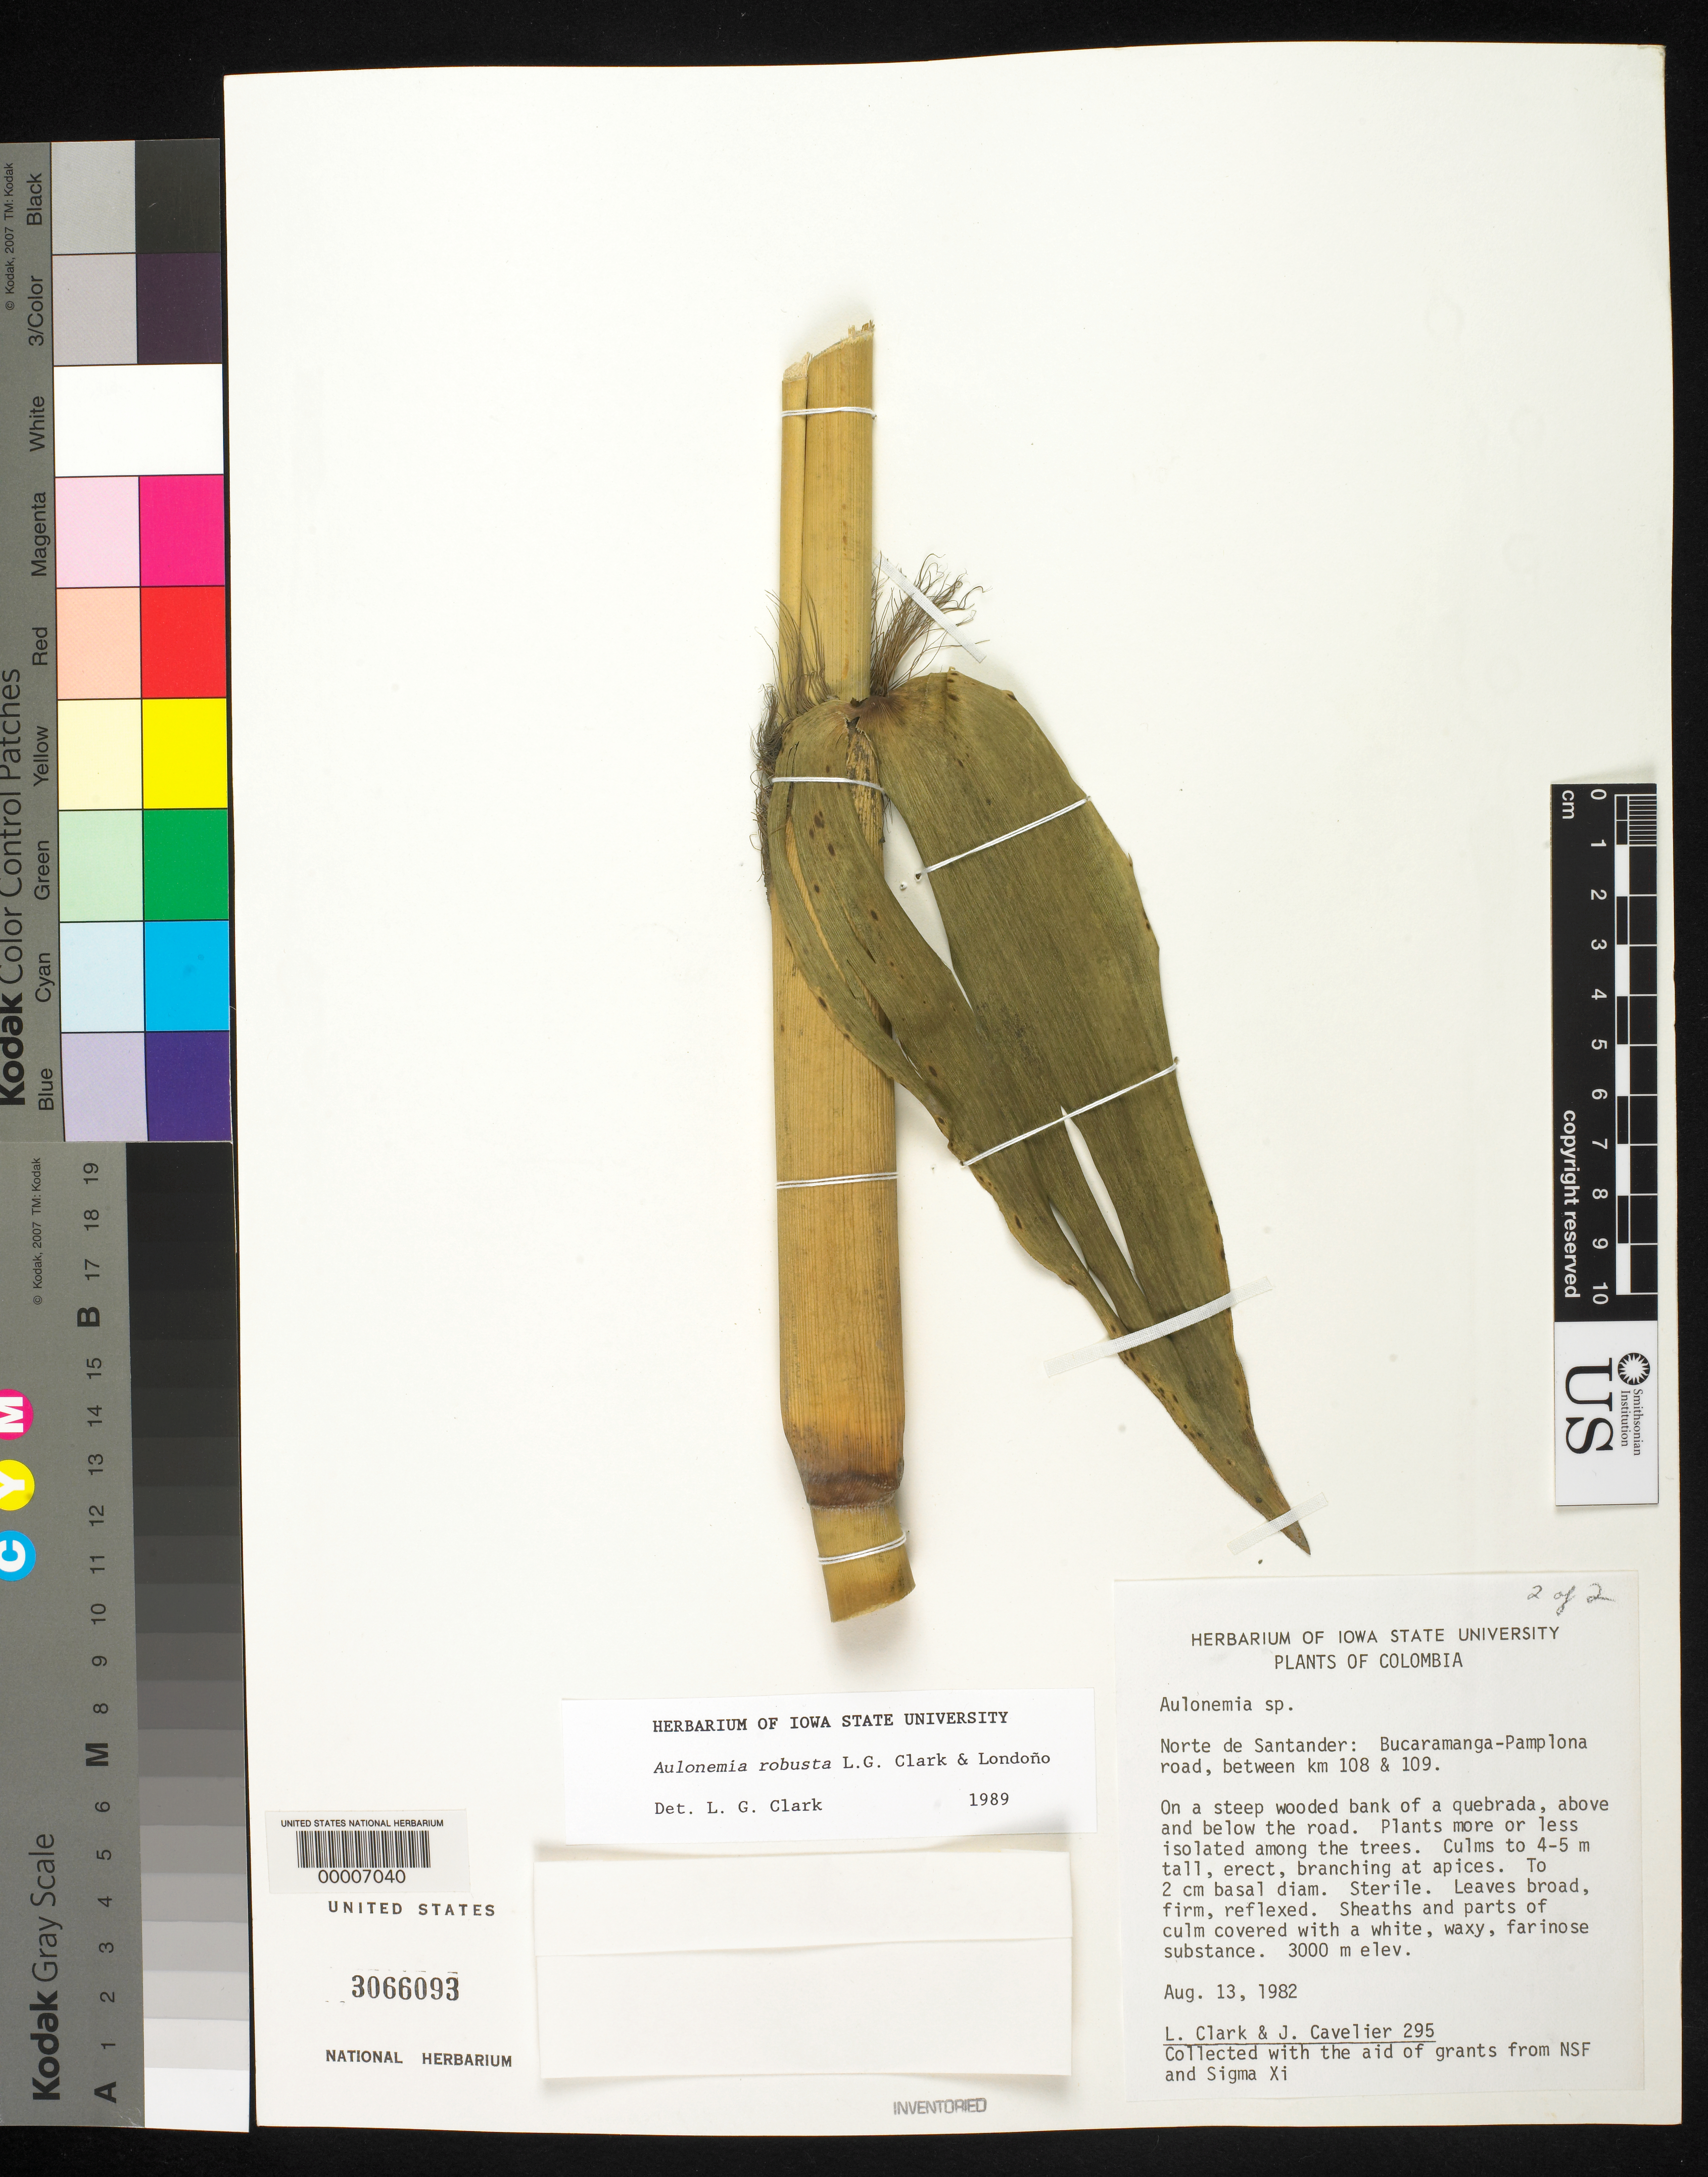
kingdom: Plantae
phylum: Tracheophyta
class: Liliopsida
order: Poales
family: Poaceae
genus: Aulonemia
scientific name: Aulonemia robusta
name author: L.G. Clark & Londoño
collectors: L. G. Clark & J. Cavelier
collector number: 295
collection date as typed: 13 Aug 1982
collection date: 1982-08-13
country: Colombia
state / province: Norte de Santander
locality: Bucaramanga-Pamplona road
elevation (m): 3000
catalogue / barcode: US 3066093